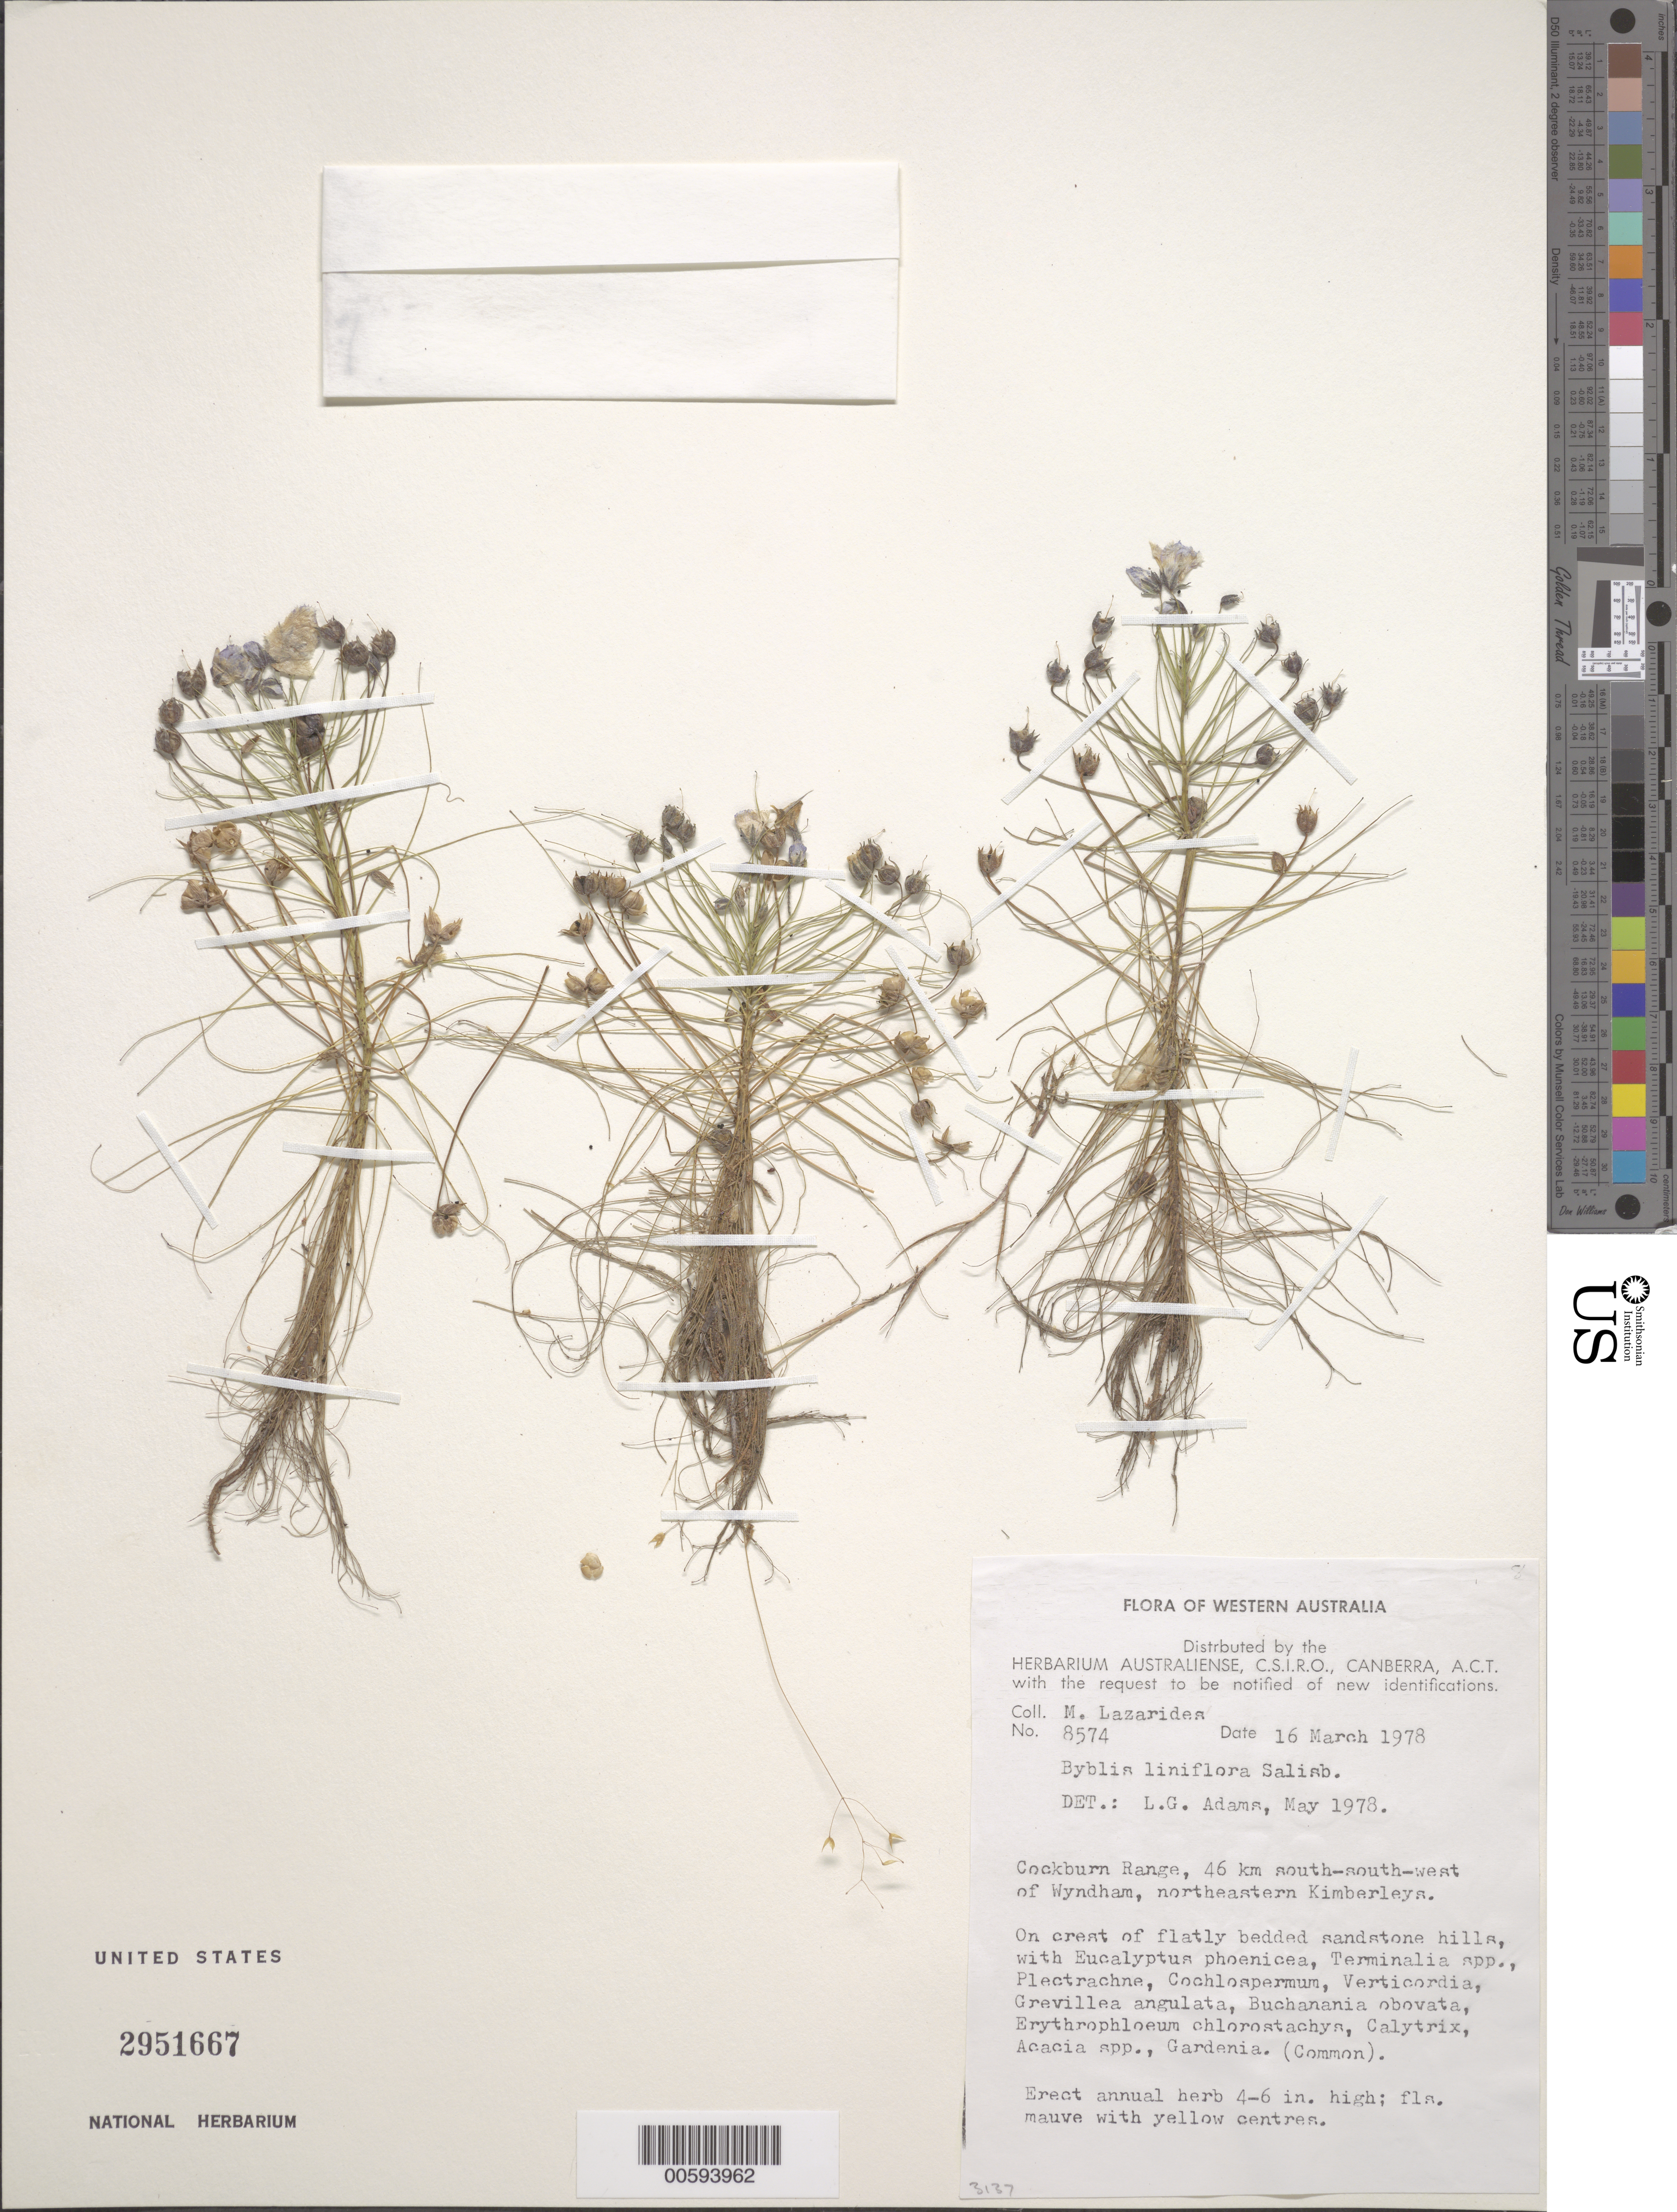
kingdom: Plantae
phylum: Tracheophyta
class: Magnoliopsida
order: Lamiales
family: Byblidaceae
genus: Byblis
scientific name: Byblis liniflora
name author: Salisb.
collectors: M. Lazarides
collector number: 8574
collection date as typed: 16 Mar 1978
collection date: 1978-03-16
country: Australia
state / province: Western Australia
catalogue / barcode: US 2951667